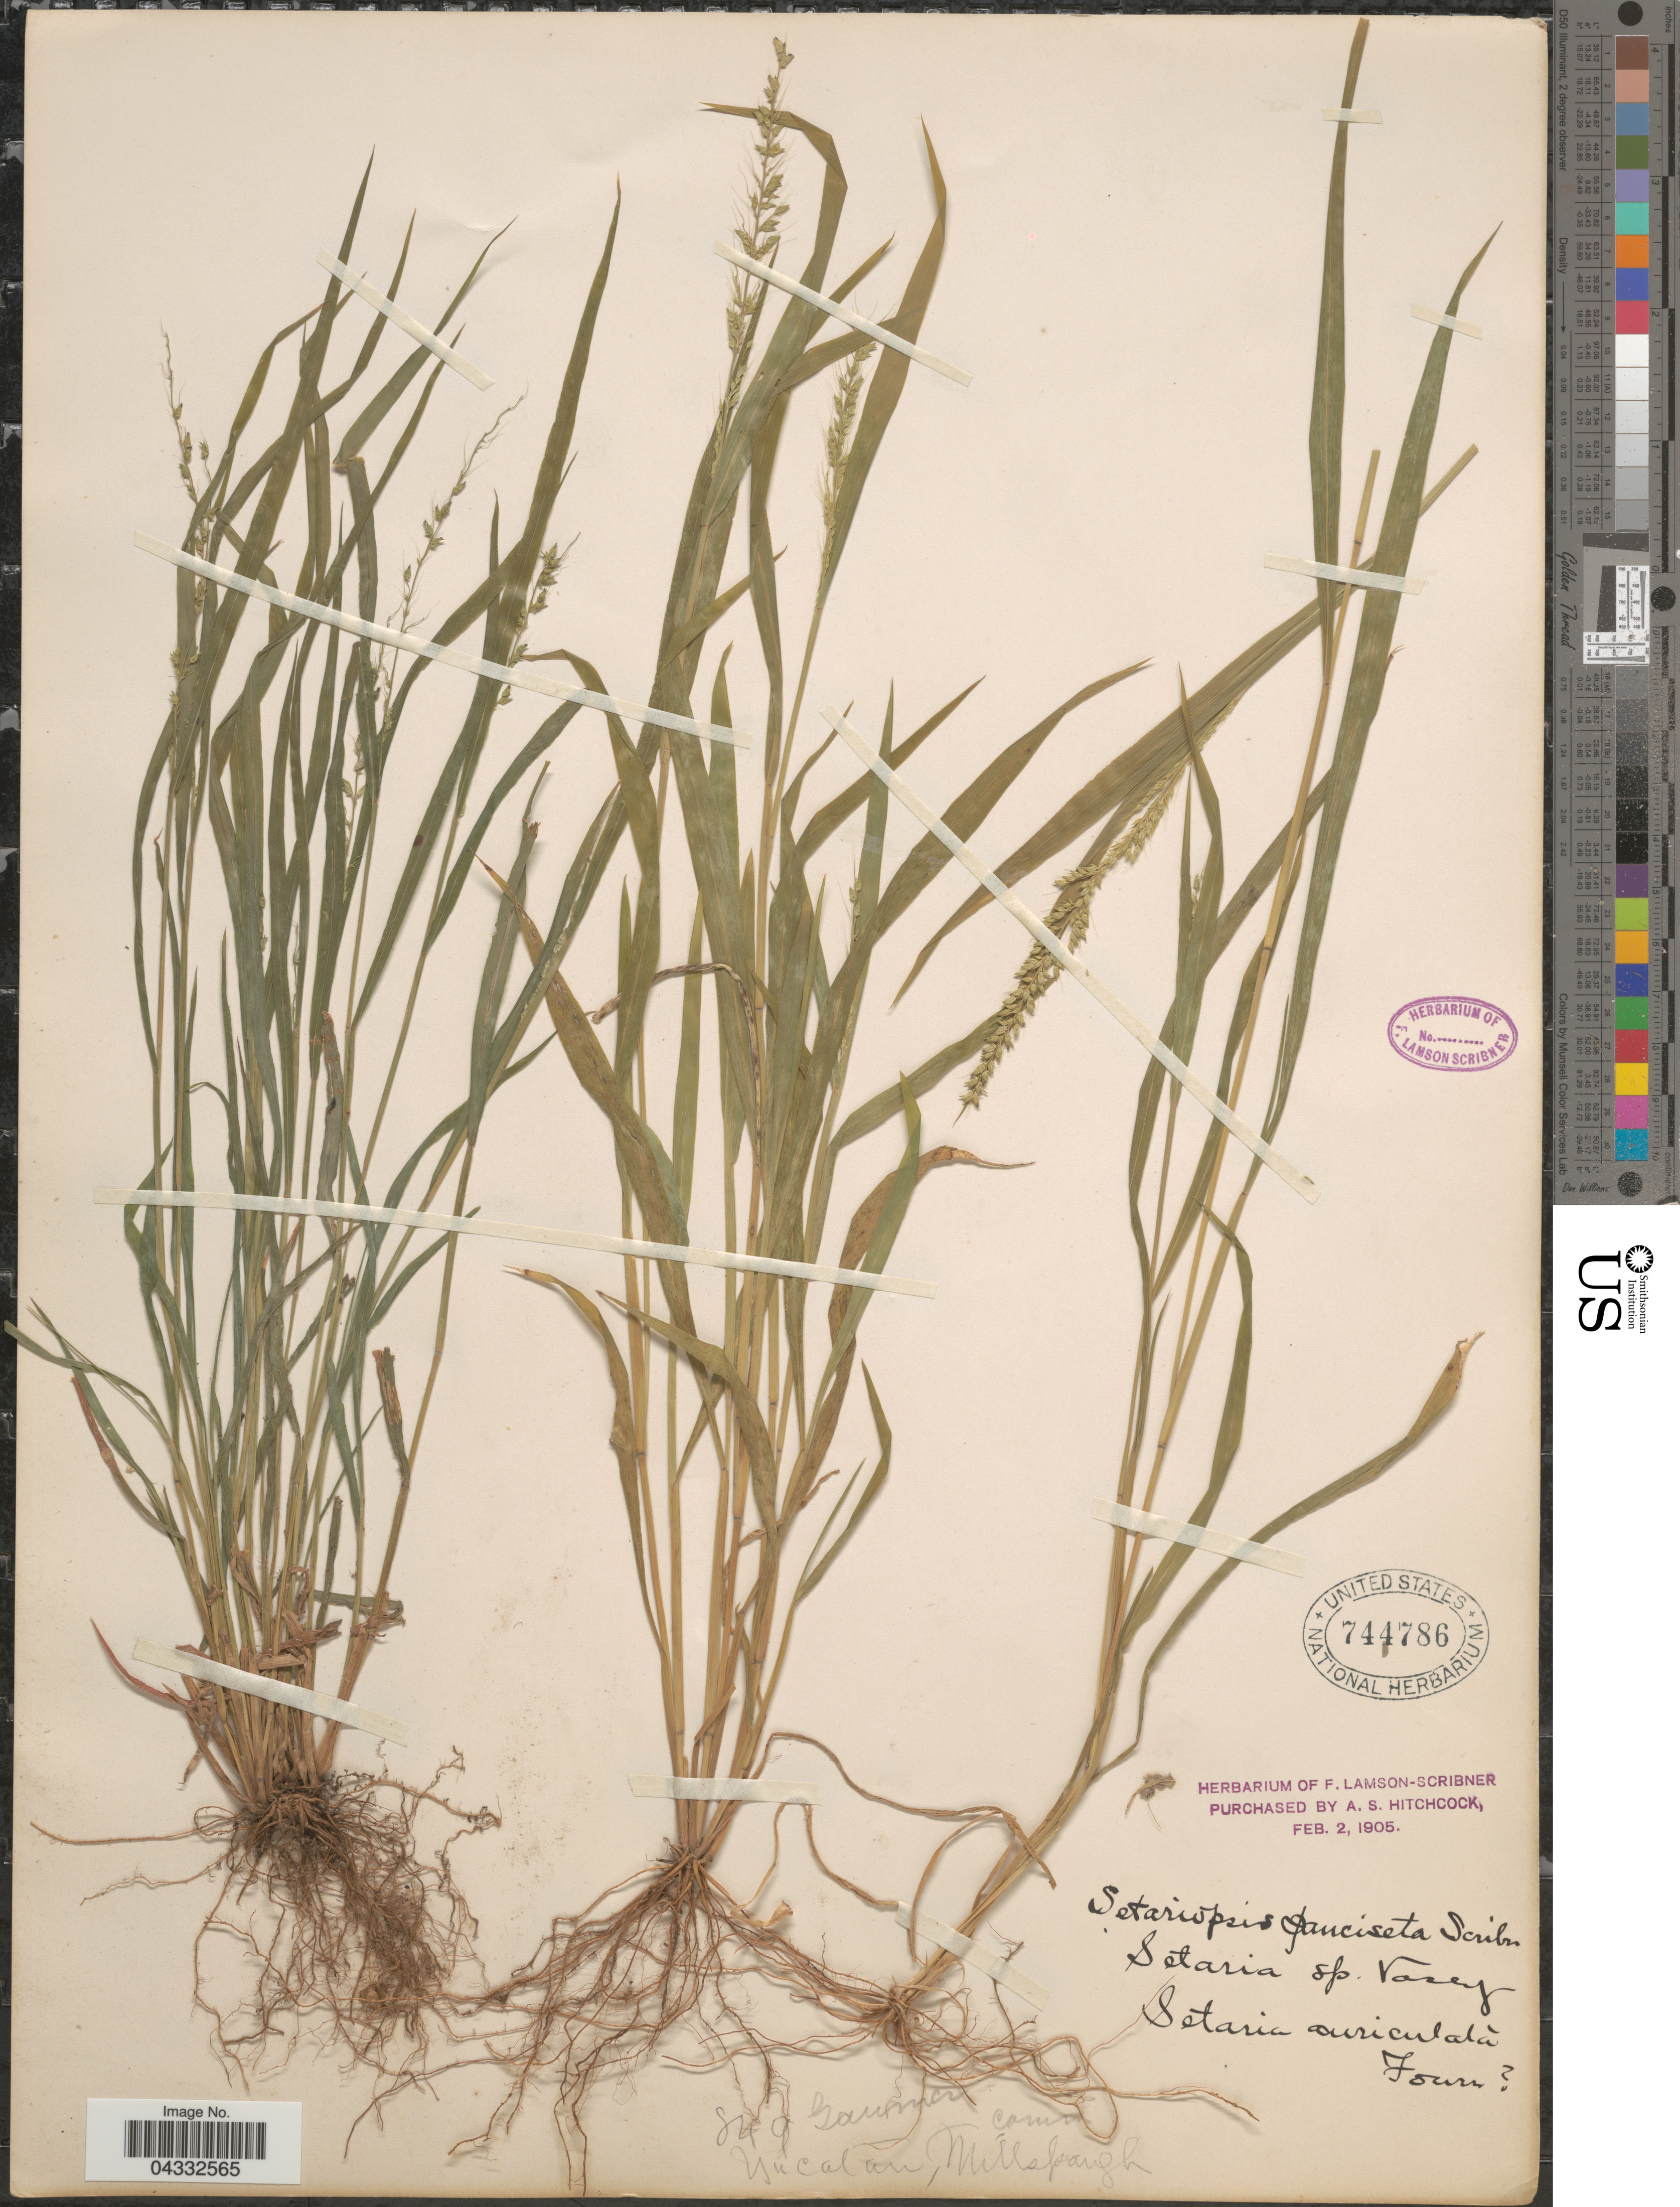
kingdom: Plantae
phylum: Tracheophyta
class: Liliopsida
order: Poales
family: Poaceae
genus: Setariopsis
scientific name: Setariopsis auriculata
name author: (E. Fourn.) Scribn.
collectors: C. F. Millspaugh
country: Mexico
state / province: Yucatán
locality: Yucatan.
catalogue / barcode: US 744786